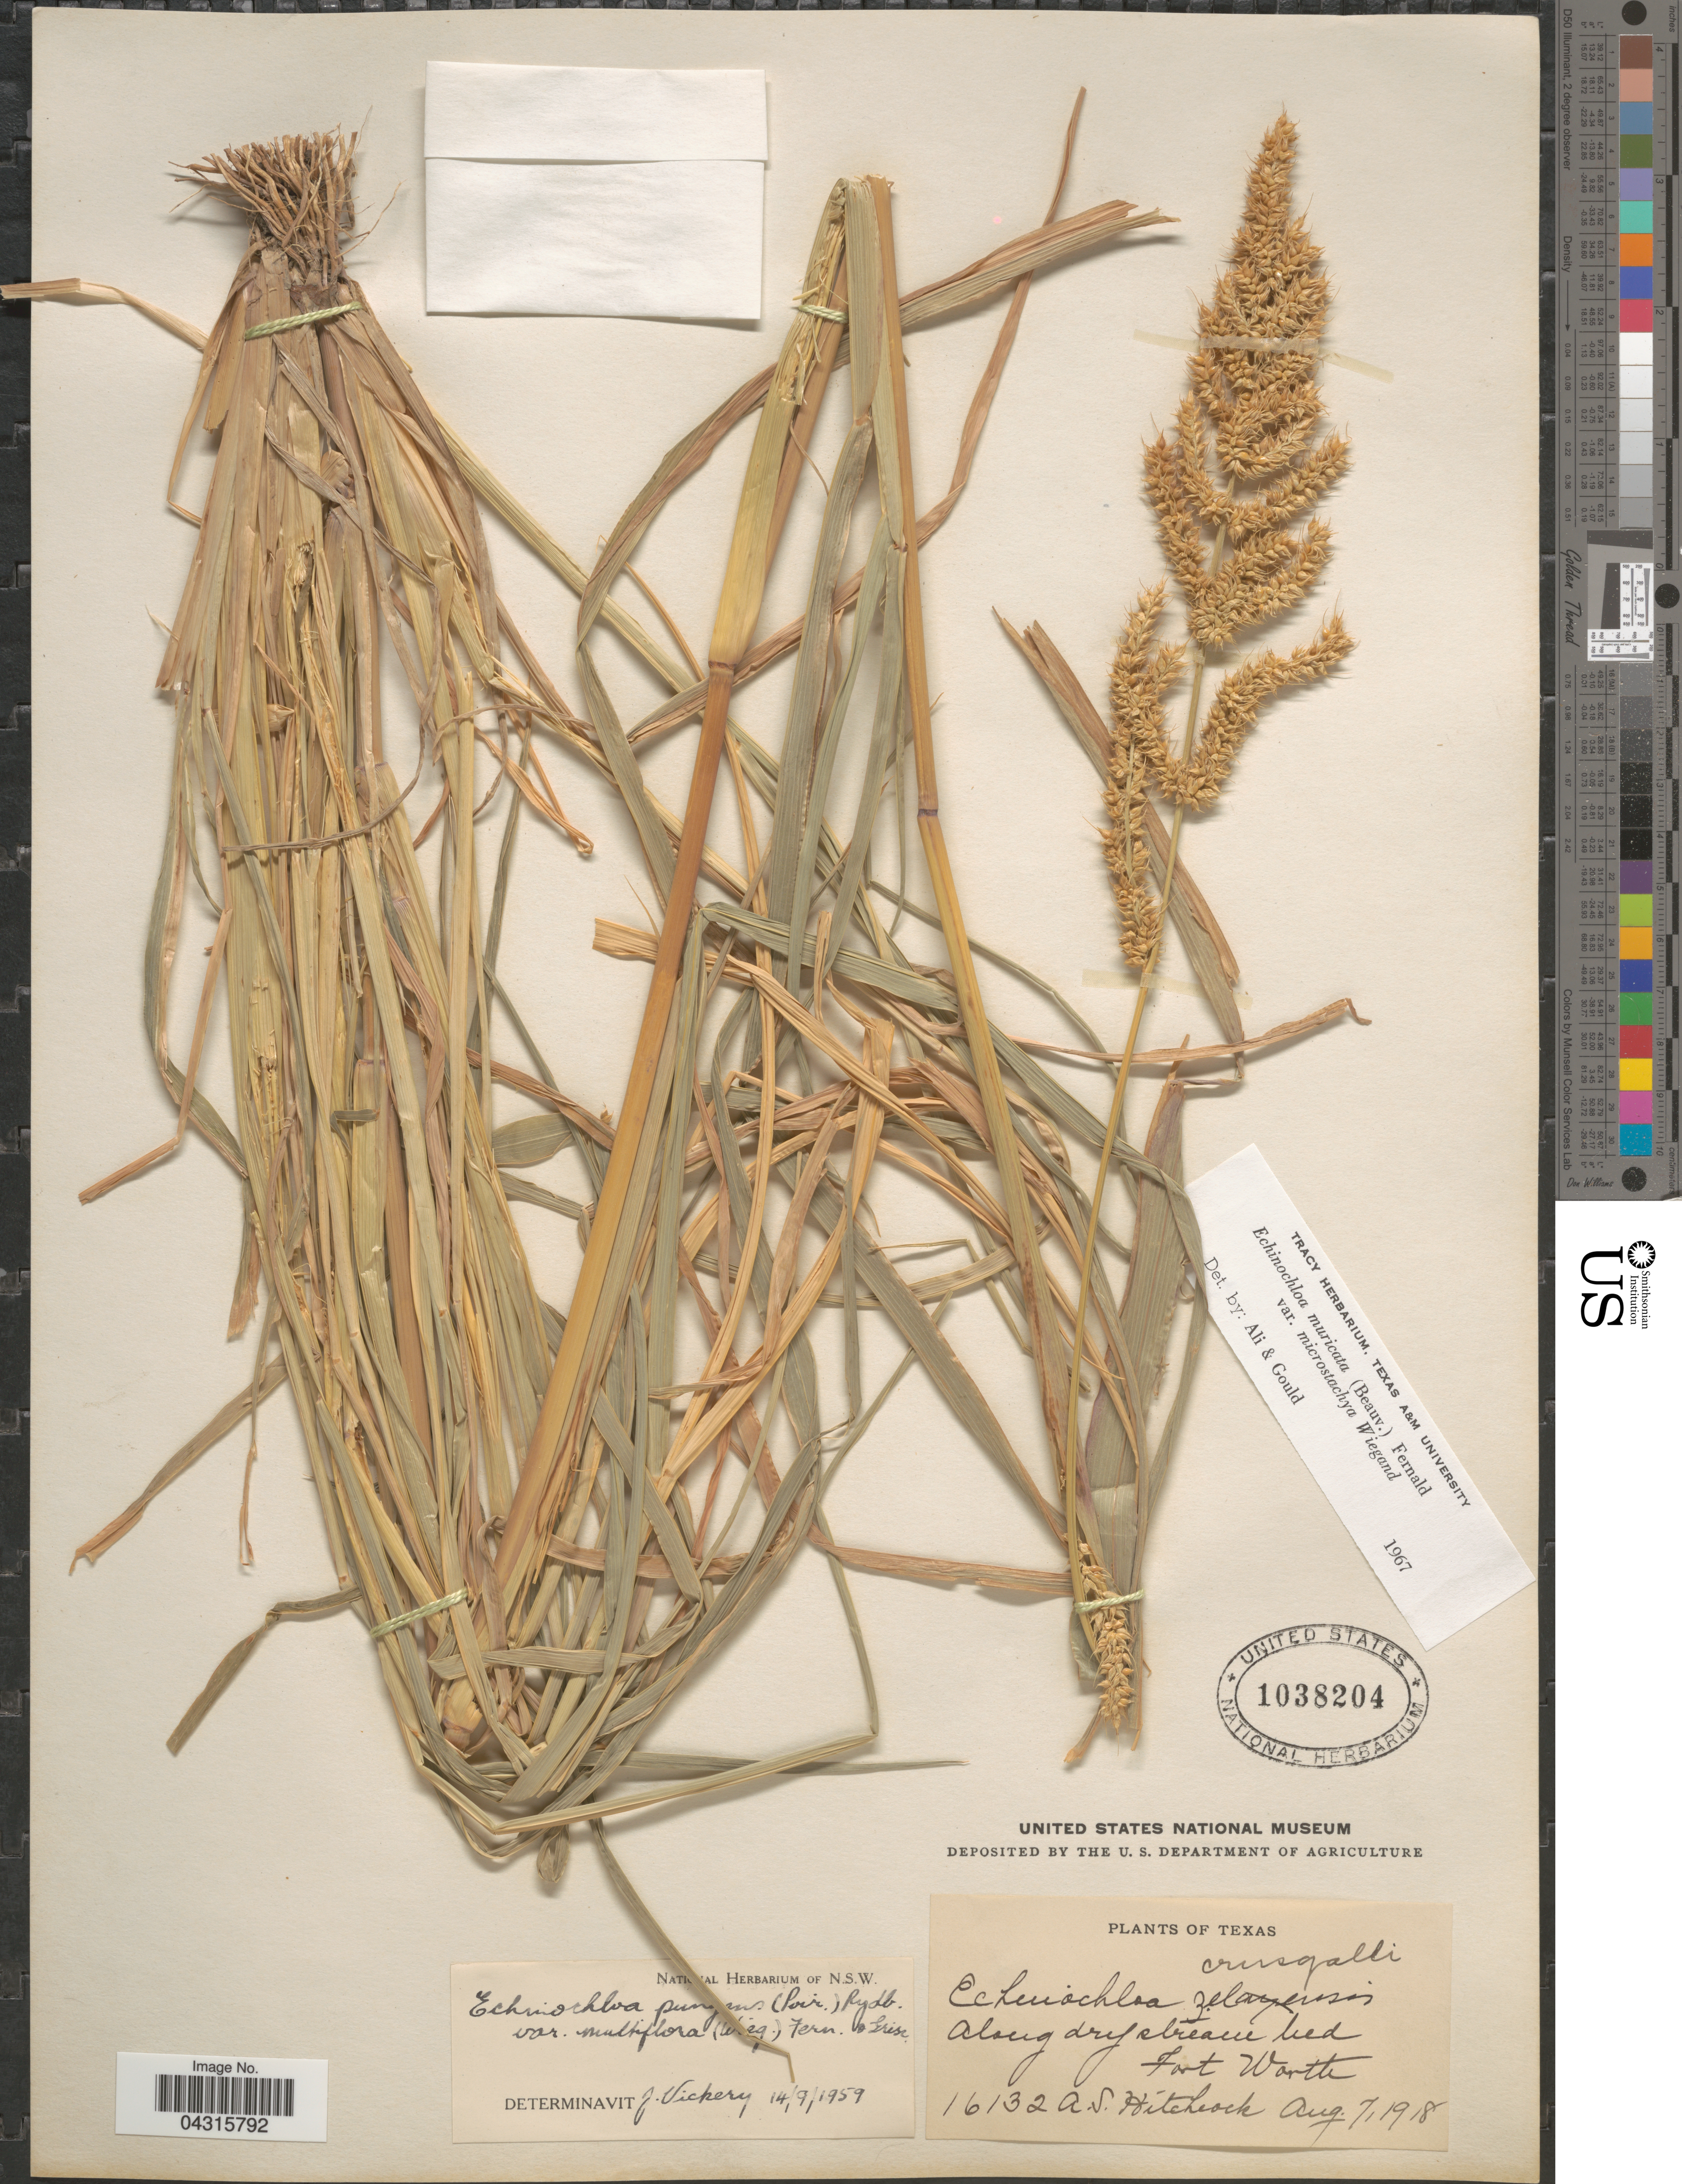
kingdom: Plantae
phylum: Tracheophyta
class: Liliopsida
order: Poales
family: Poaceae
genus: Echinochloa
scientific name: Echinochloa muricata var. microstachya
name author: Wiegand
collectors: A. S. Hitchcock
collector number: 16132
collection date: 1918-08-07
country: United States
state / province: Texas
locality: Along dry stream bed. Fort Worth.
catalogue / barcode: US 1038204